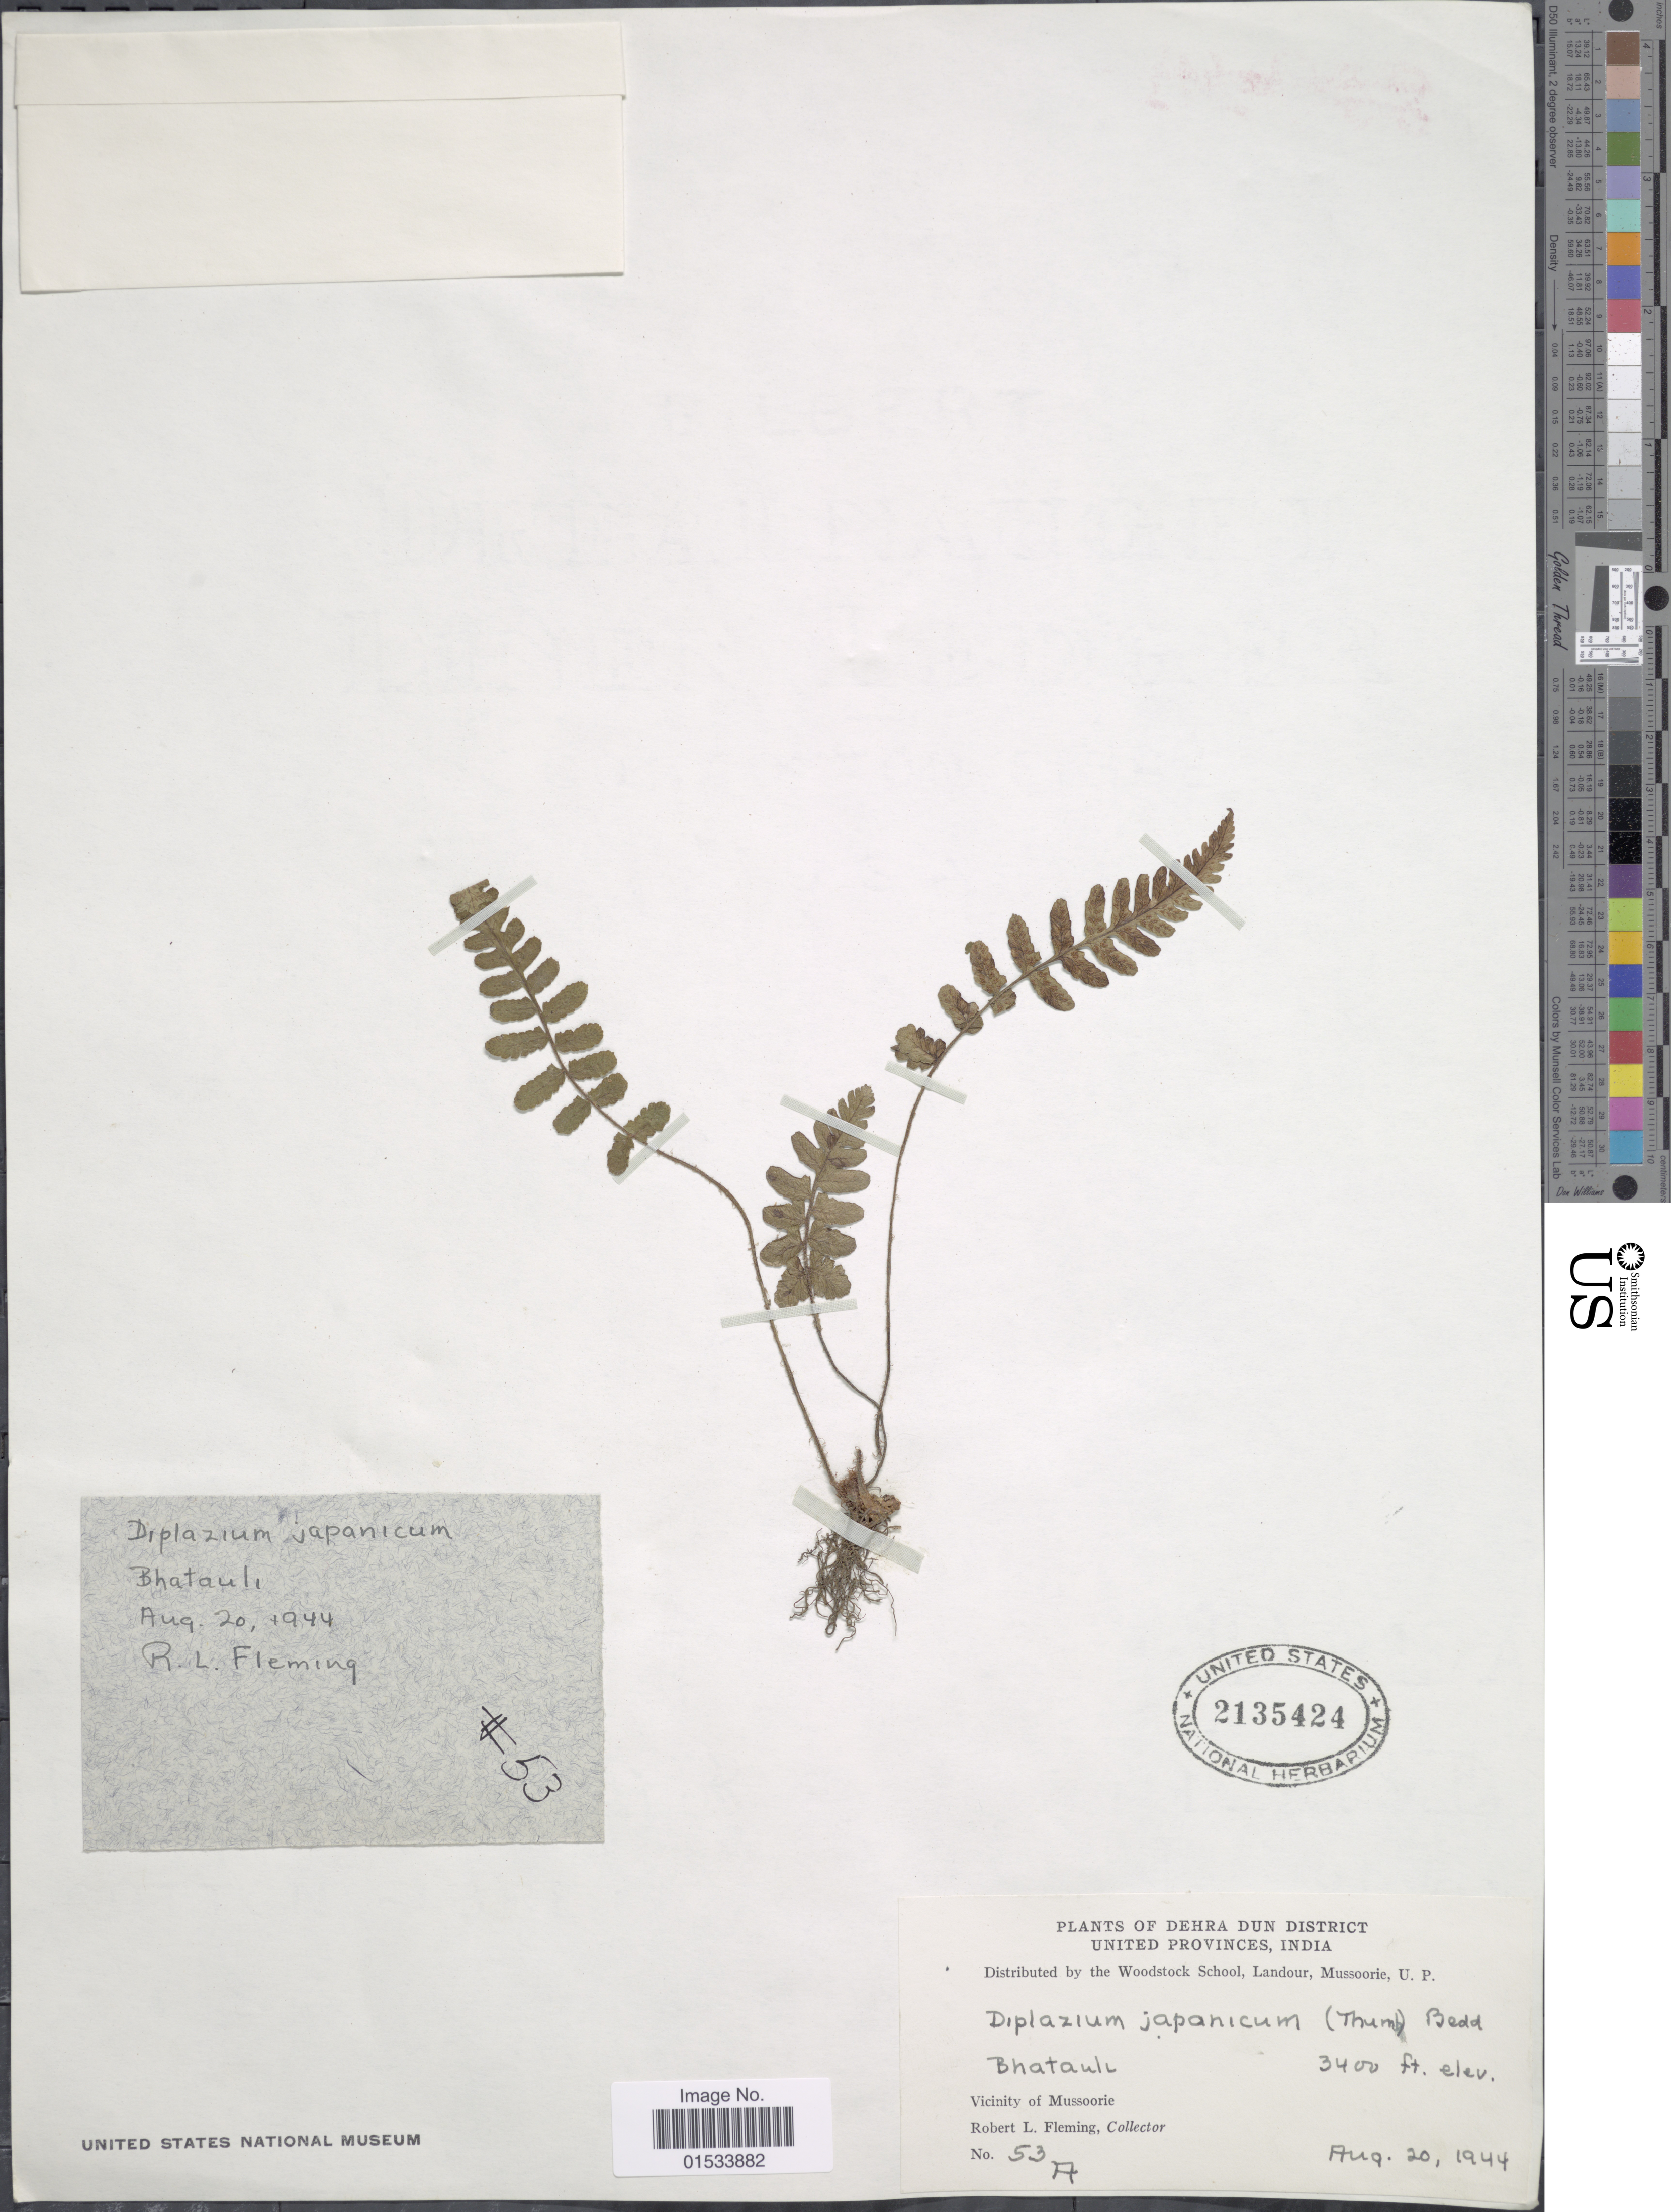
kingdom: Plantae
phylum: Tracheophyta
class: Polypodiopsida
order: Polypodiales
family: Athyriaceae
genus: Diplazium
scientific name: Diplazium japonicum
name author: (Thunb.) Copel.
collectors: R. Fleming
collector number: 53A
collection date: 1944-08-20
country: India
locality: Dehra Dun District, United Province, Bhataull, Vicinity of Mussoorie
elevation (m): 1036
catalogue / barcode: US 2135424